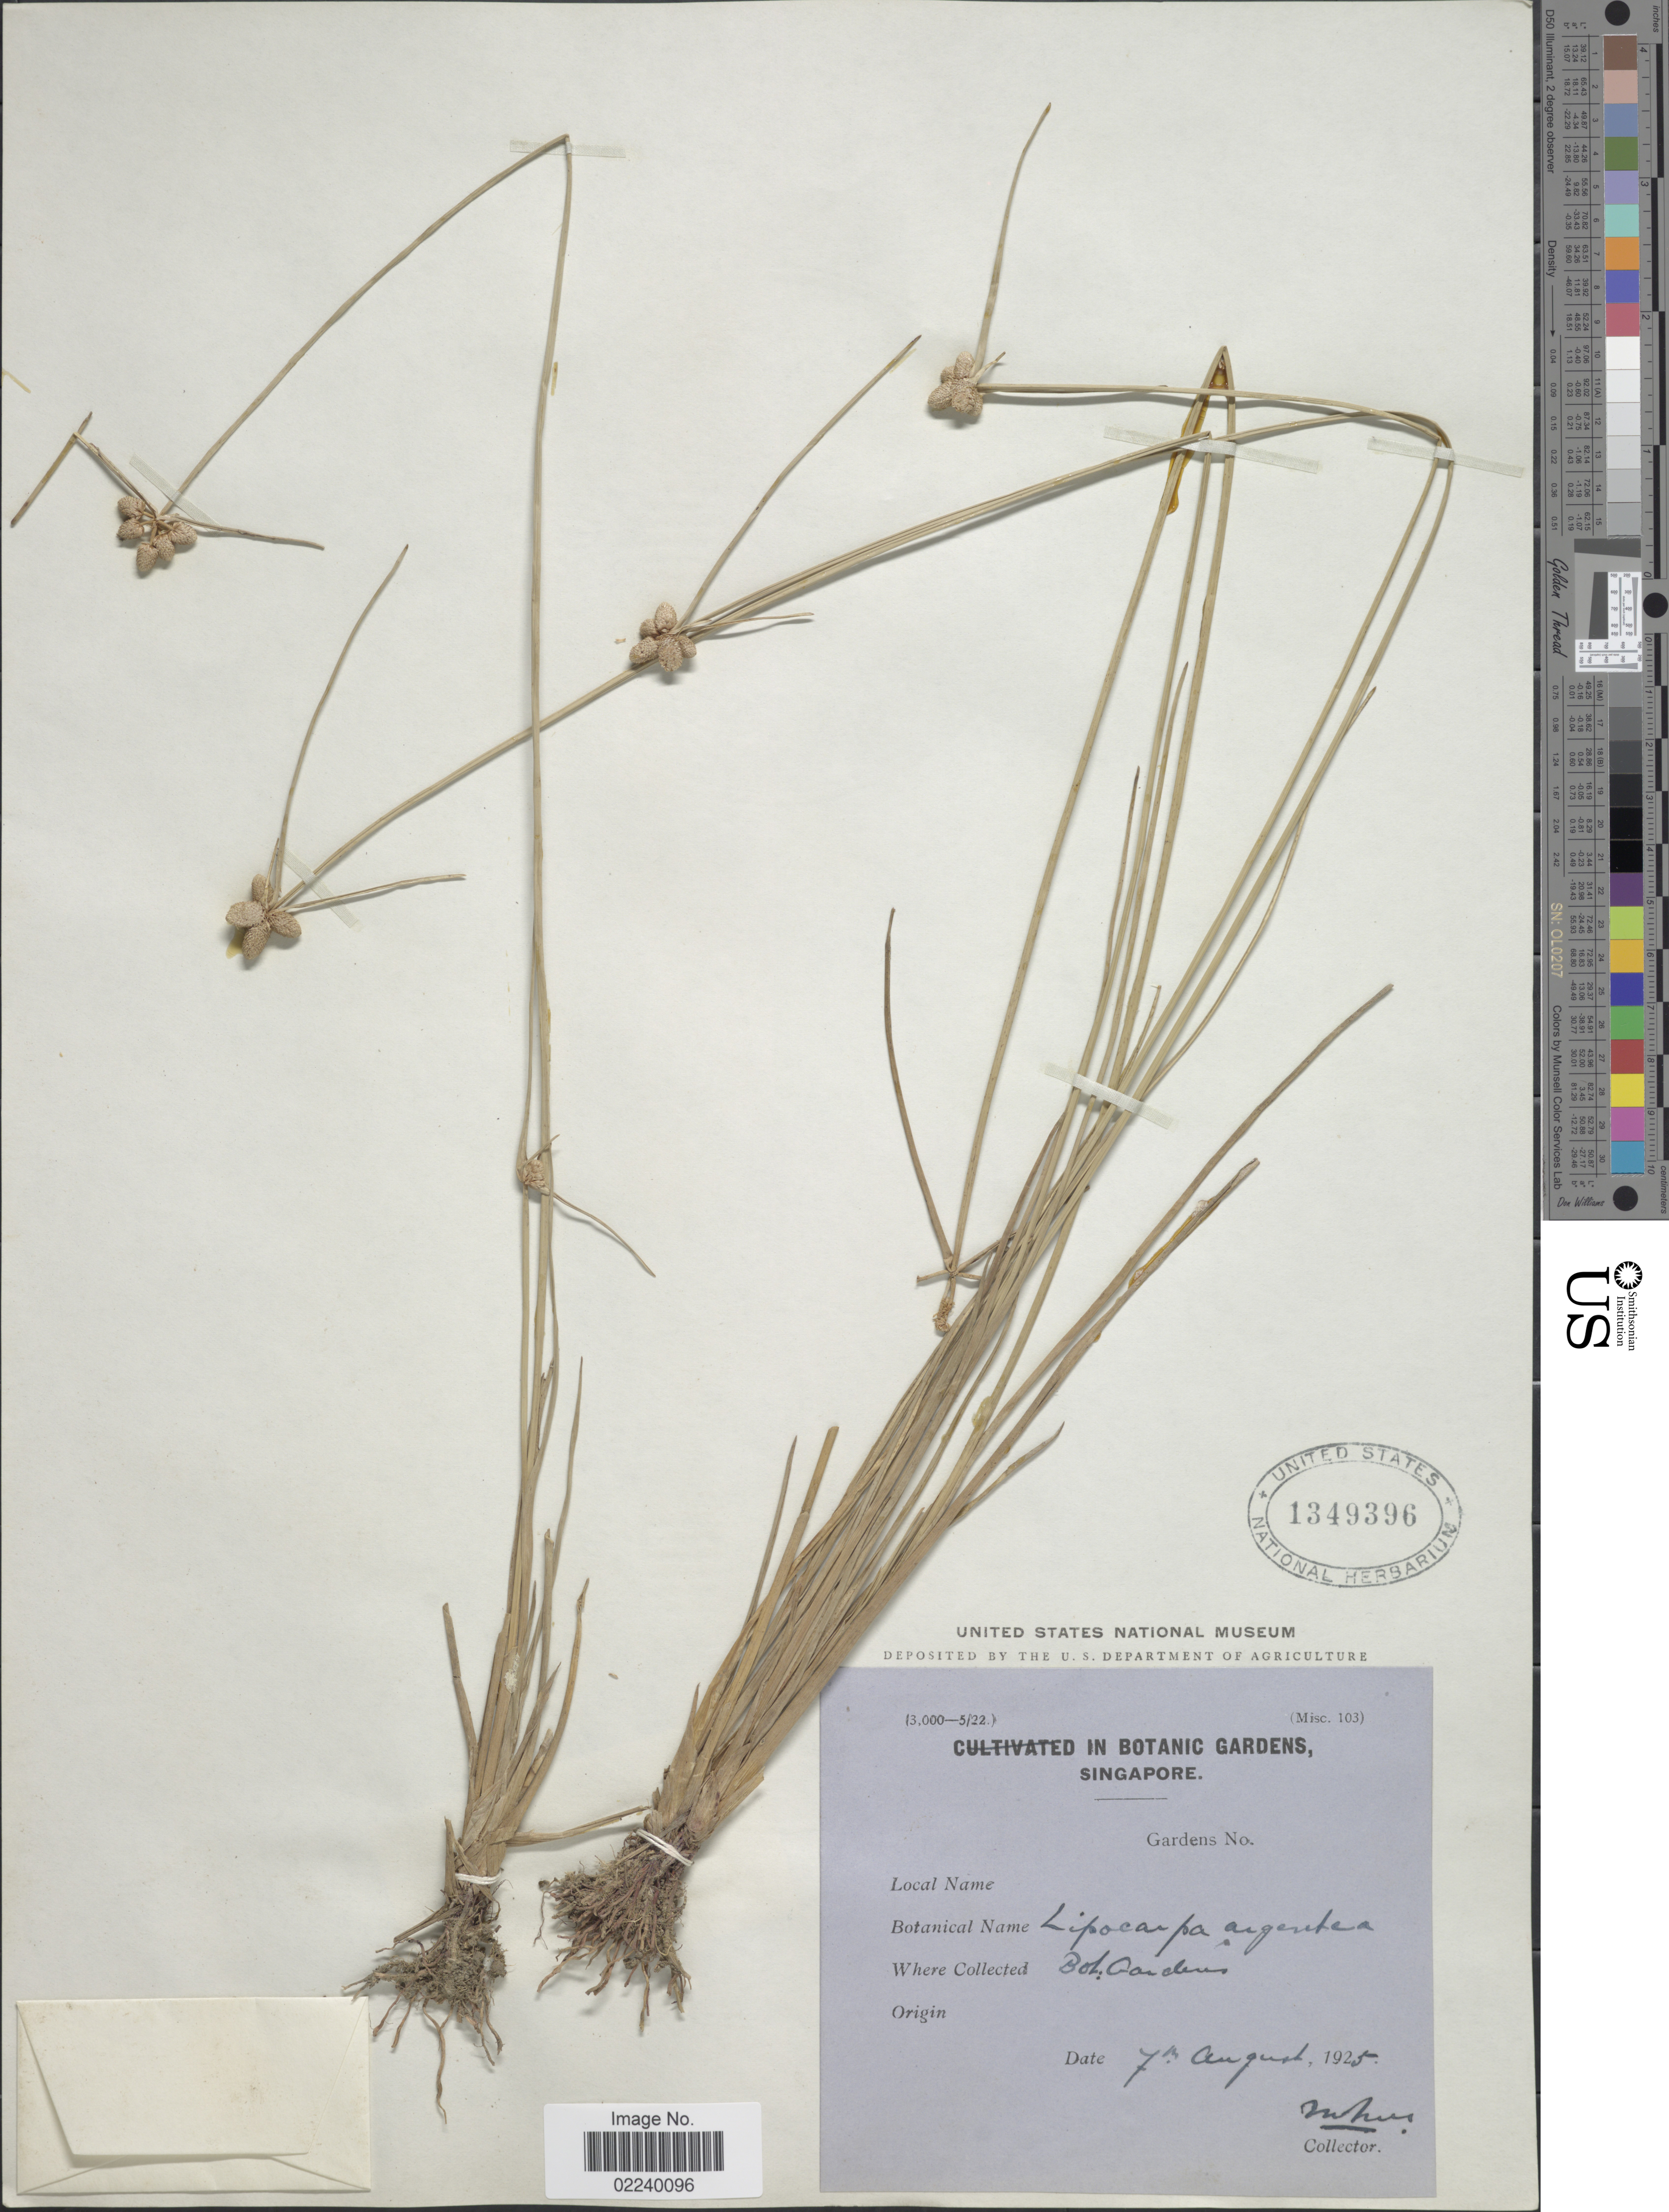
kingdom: Plantae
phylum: Tracheophyta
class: Liliopsida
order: Poales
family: Cyperaceae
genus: Cyperus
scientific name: Cyperus albescens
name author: (Steud.) Larridon & Govaerts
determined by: Strong, M. T., (US), Smithsonian Institution - National Museum of Natural History (UNITED STATES)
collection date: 1925-08-07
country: Singapore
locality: Botanic Gardens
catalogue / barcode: US 1349396